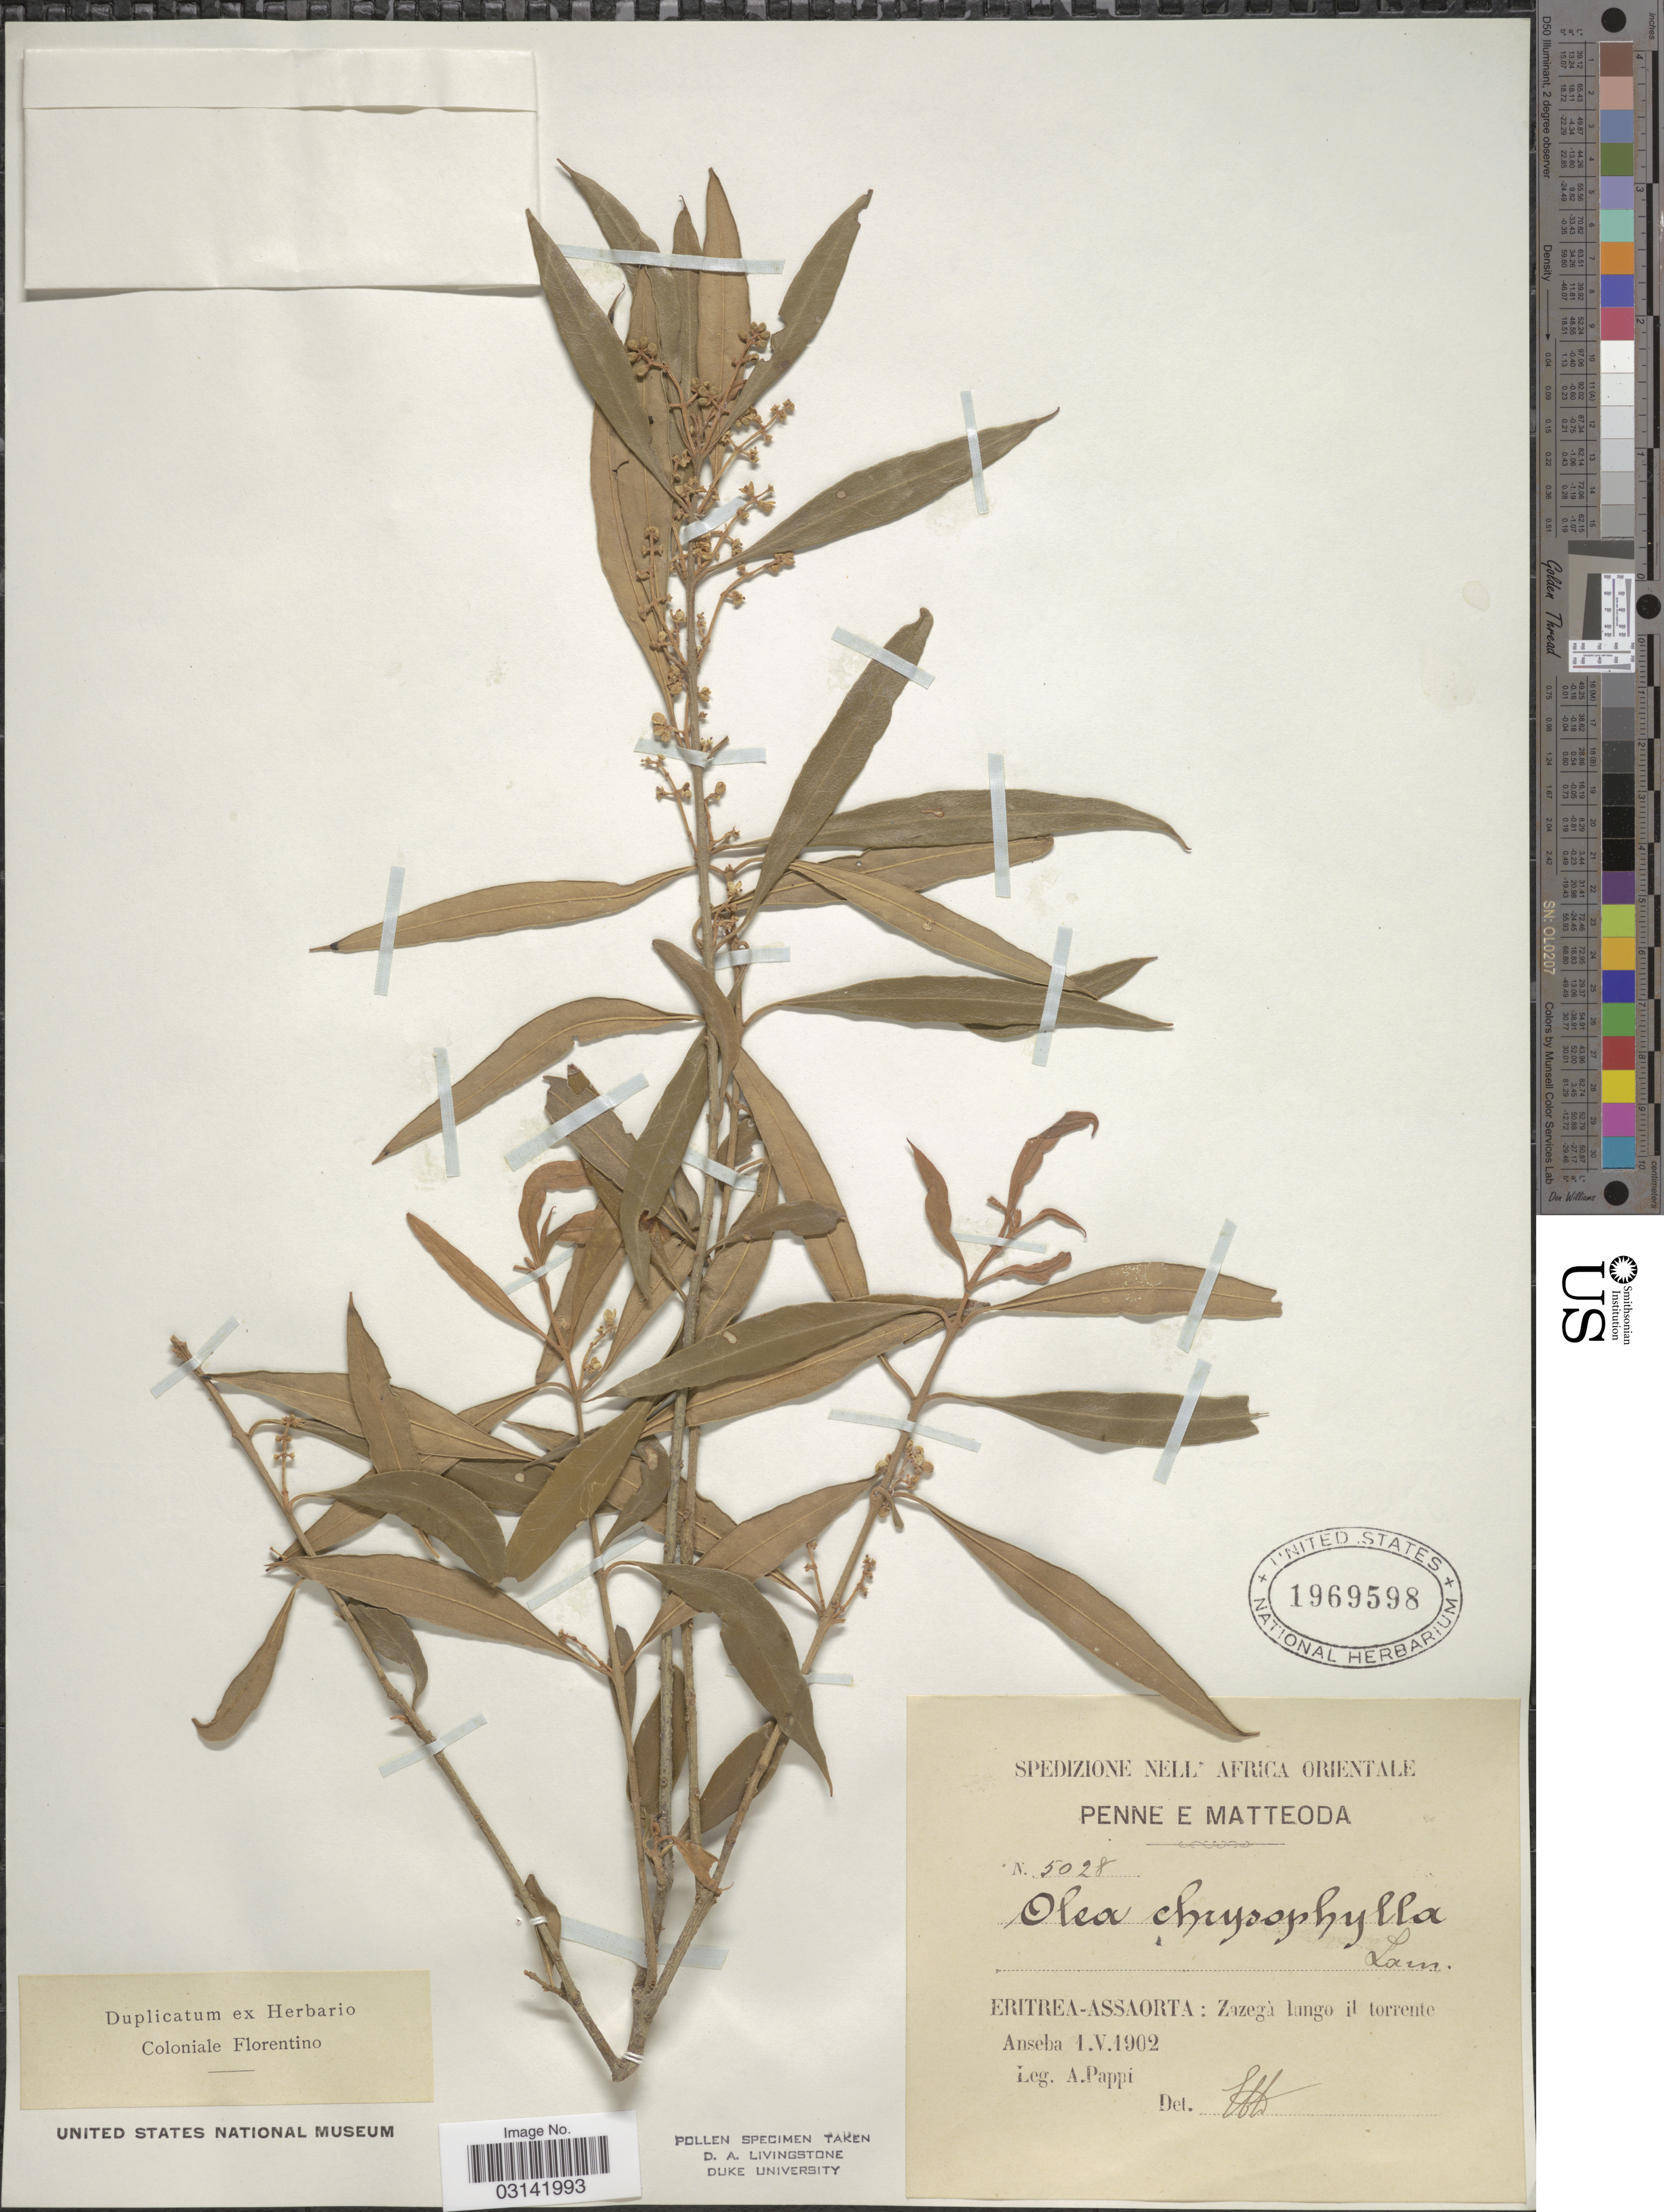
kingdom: Plantae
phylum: Tracheophyta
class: Magnoliopsida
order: Lamiales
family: Oleaceae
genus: Olea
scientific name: Olea chrysophylla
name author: Lam.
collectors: A. Pappi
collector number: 5028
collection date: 1902-05-01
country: Eritrea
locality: Eritrea-Assaorta: Zazegà lango il torrente Anseba.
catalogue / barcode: US 1969598